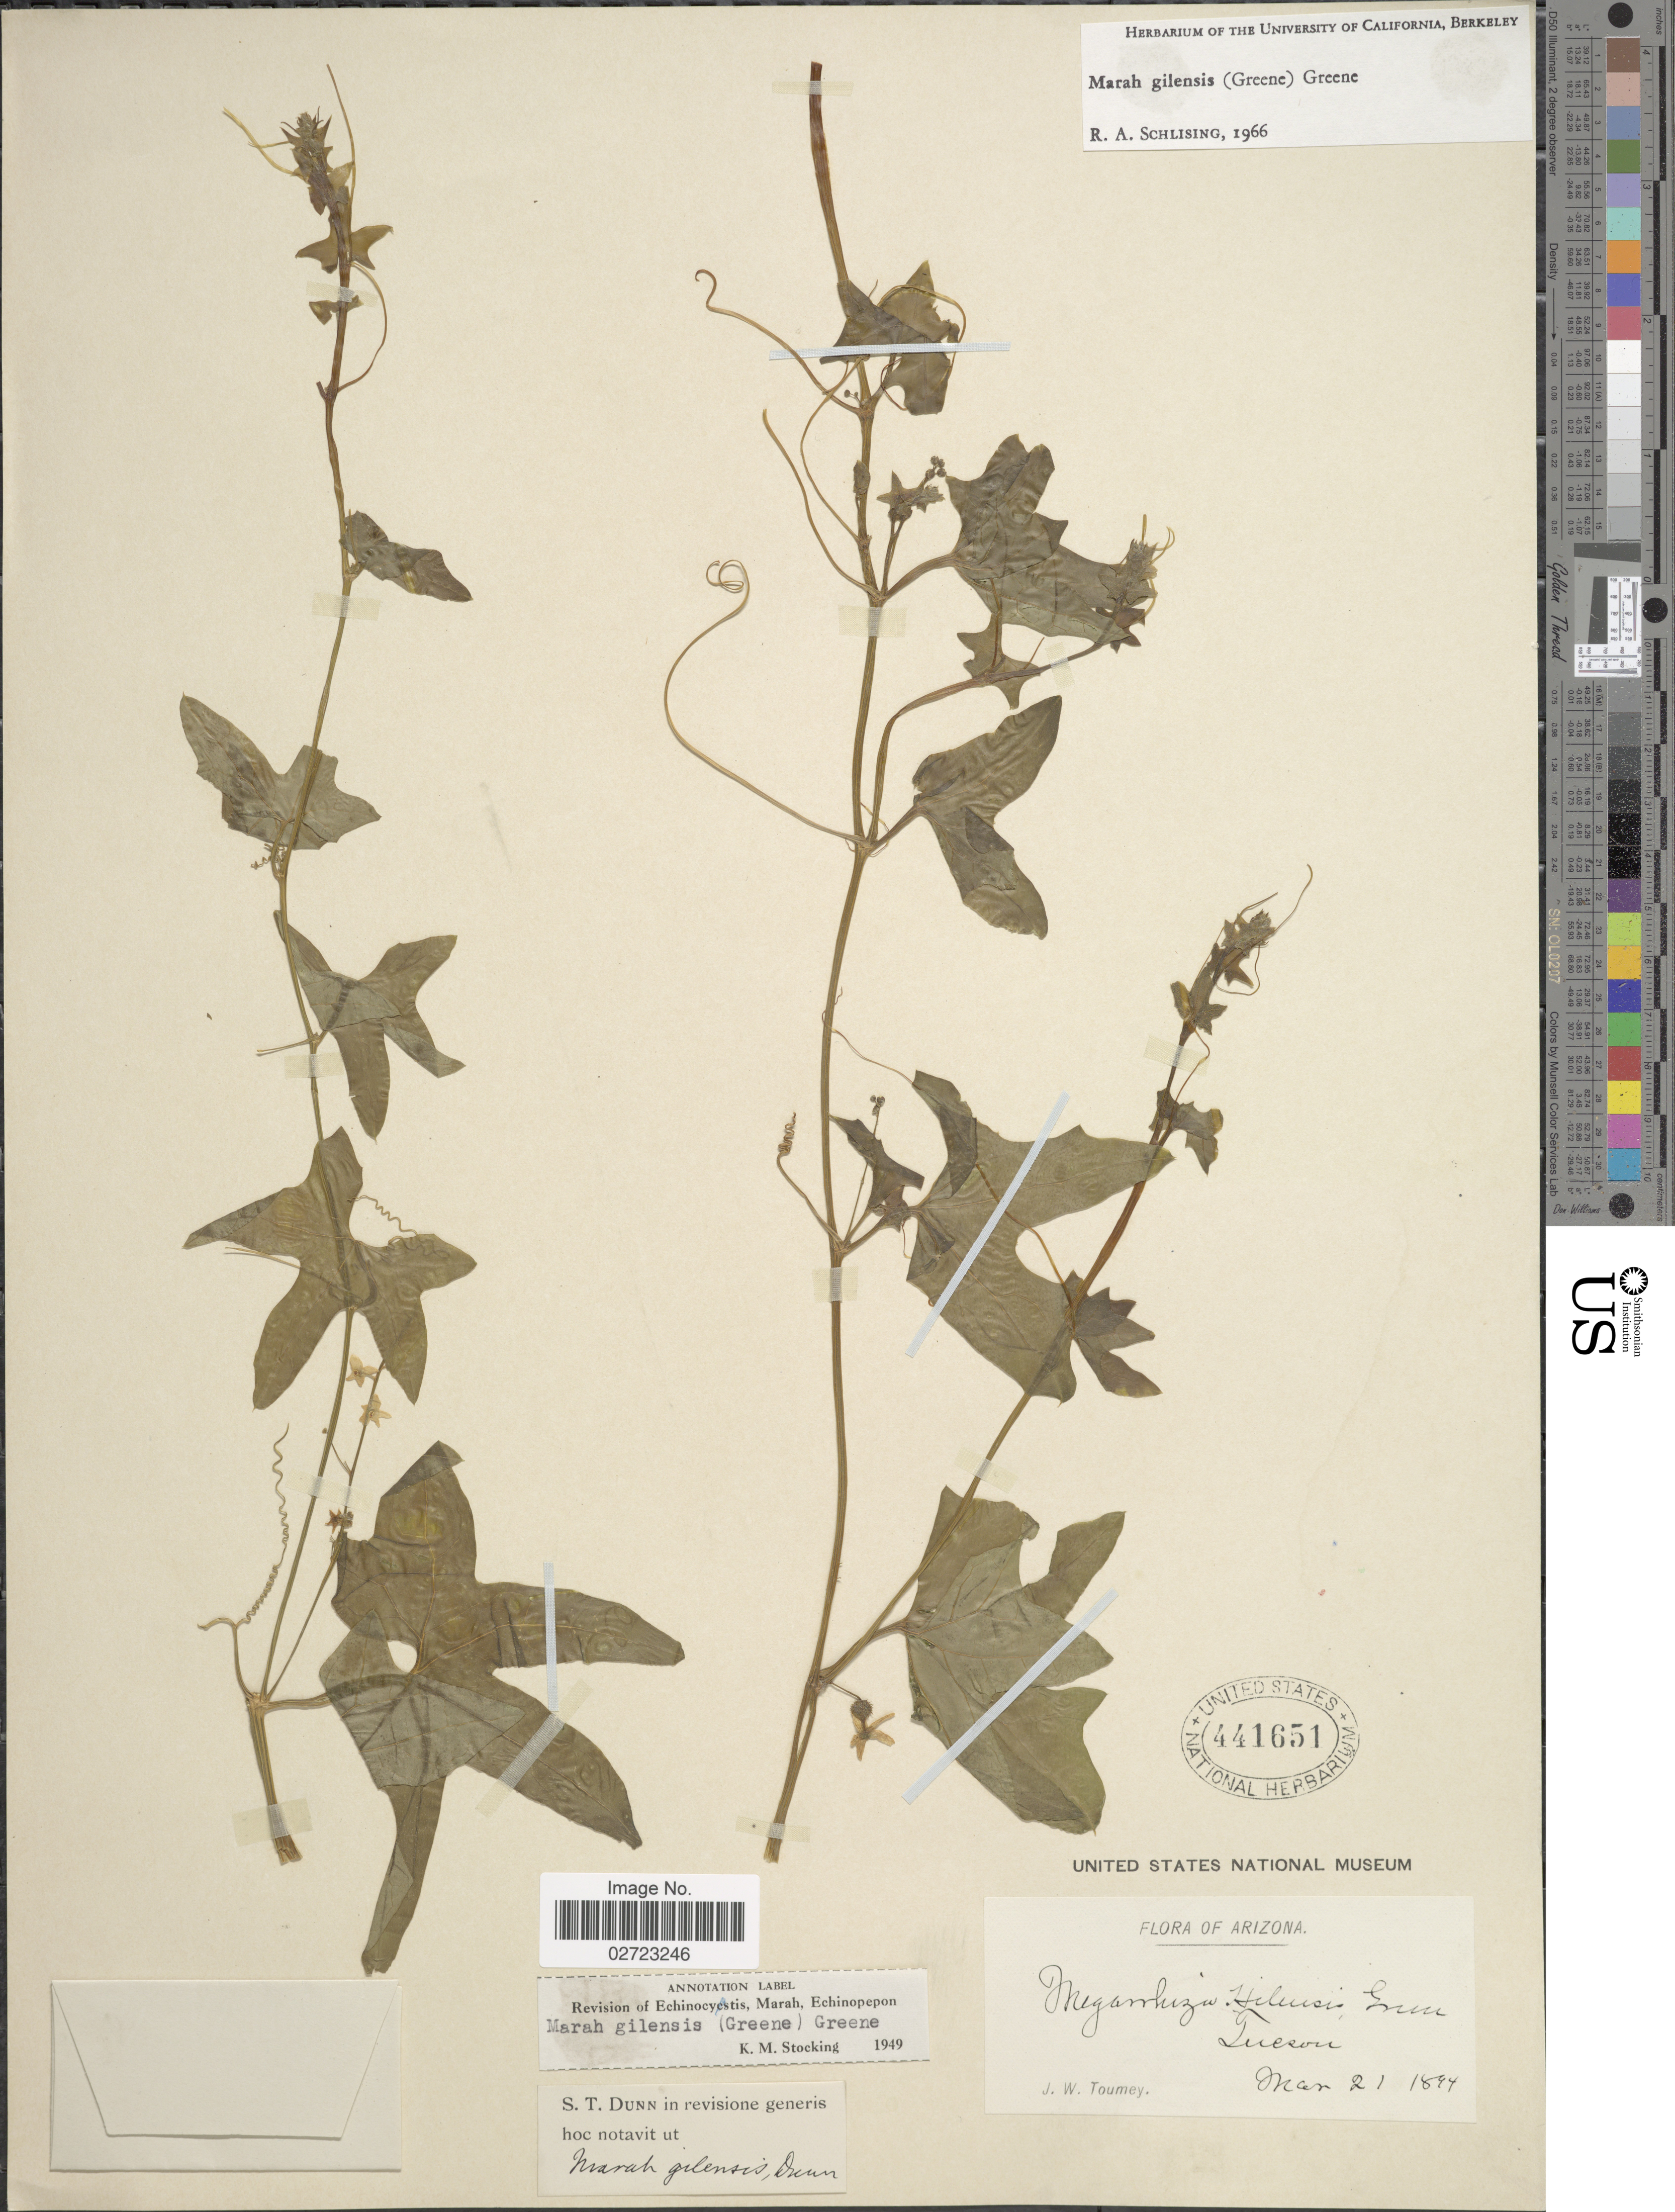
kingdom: Plantae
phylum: Tracheophyta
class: Magnoliopsida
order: Cucurbitales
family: Cucurbitaceae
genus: Marah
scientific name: Marah gilensis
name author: (Greene) Greene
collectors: J. W. Toumey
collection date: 1894-03-21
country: United States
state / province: Arizona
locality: Tucson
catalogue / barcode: US 441651